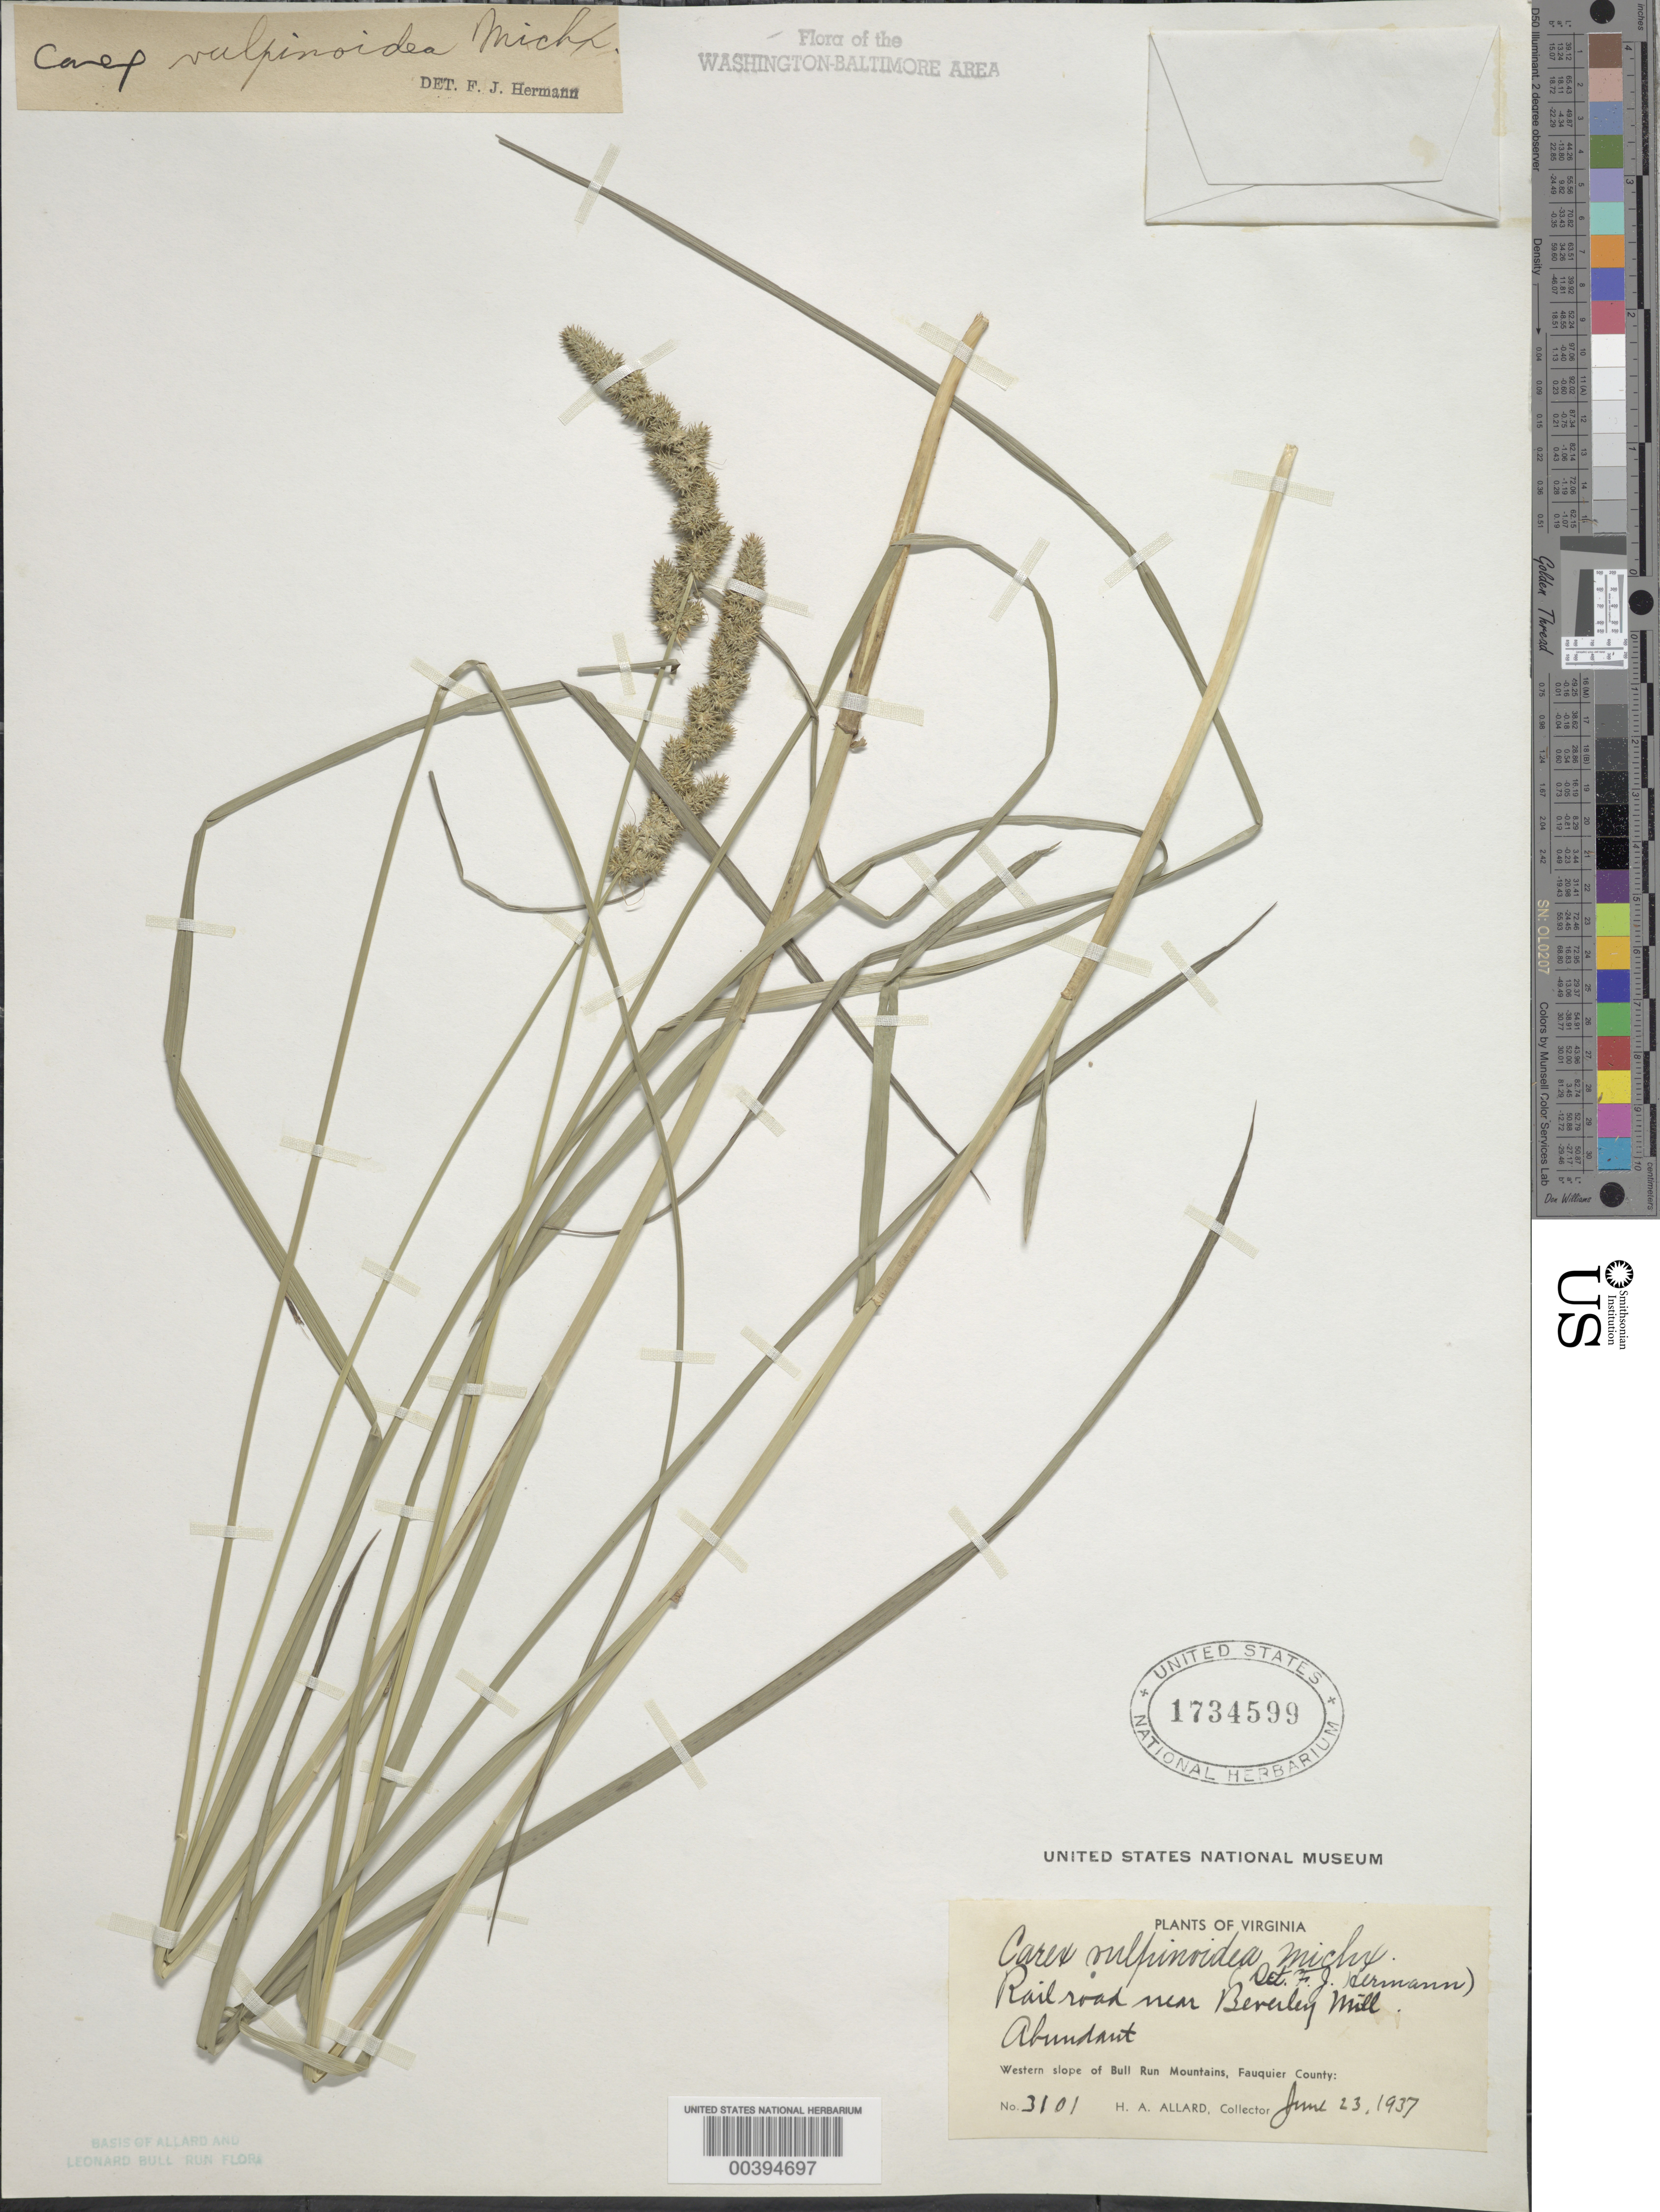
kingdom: Plantae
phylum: Tracheophyta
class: Liliopsida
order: Poales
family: Cyperaceae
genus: Carex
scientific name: Carex vulpinoidea Michx.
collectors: H. A. Allard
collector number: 3101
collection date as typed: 23 Jun 1937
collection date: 1937-06-23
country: United States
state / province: Virginia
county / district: Fauquier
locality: Beverly Mill vicinity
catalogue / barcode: US 1734599